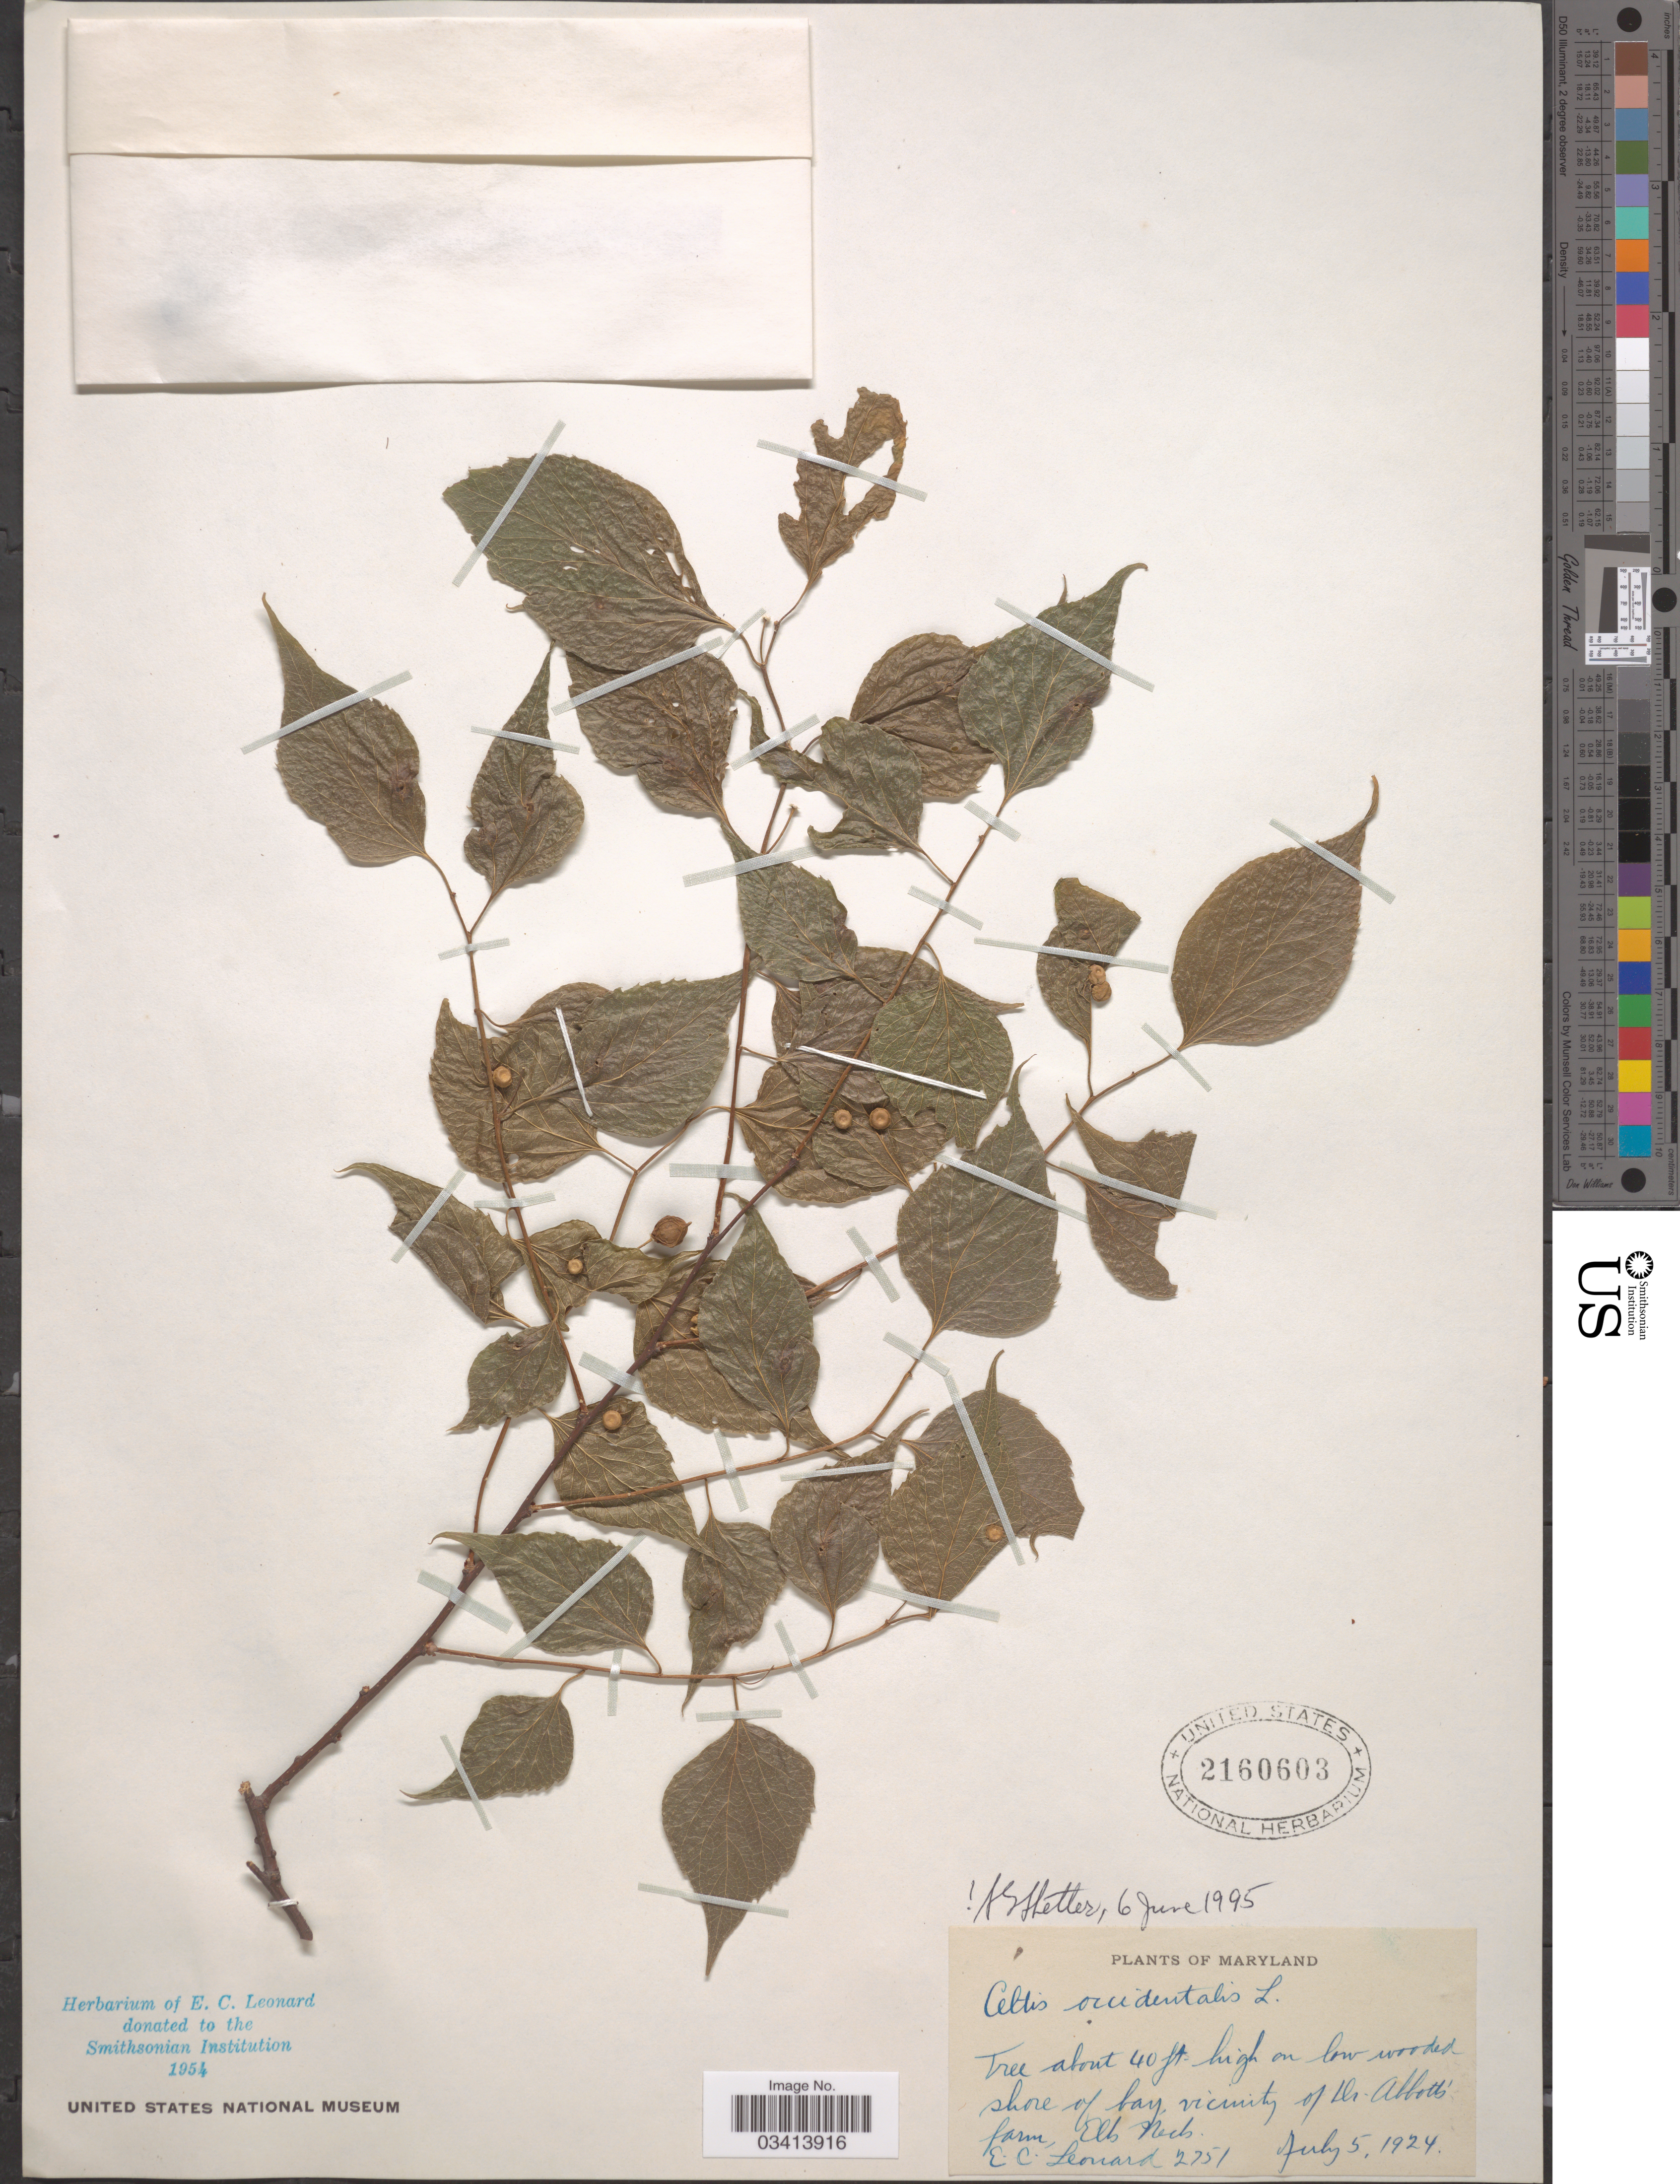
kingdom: Plantae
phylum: Tracheophyta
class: Magnoliopsida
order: Rosales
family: Cannabaceae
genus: Celtis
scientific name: Celtis occidentalis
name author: L.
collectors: E. C. Leonard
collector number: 2751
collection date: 1924-07-05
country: United States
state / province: Maryland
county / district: Cecil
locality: Shore of bay, vicinity of Dr. Abbott's farm, Elk Neck.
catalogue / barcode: US 2160603